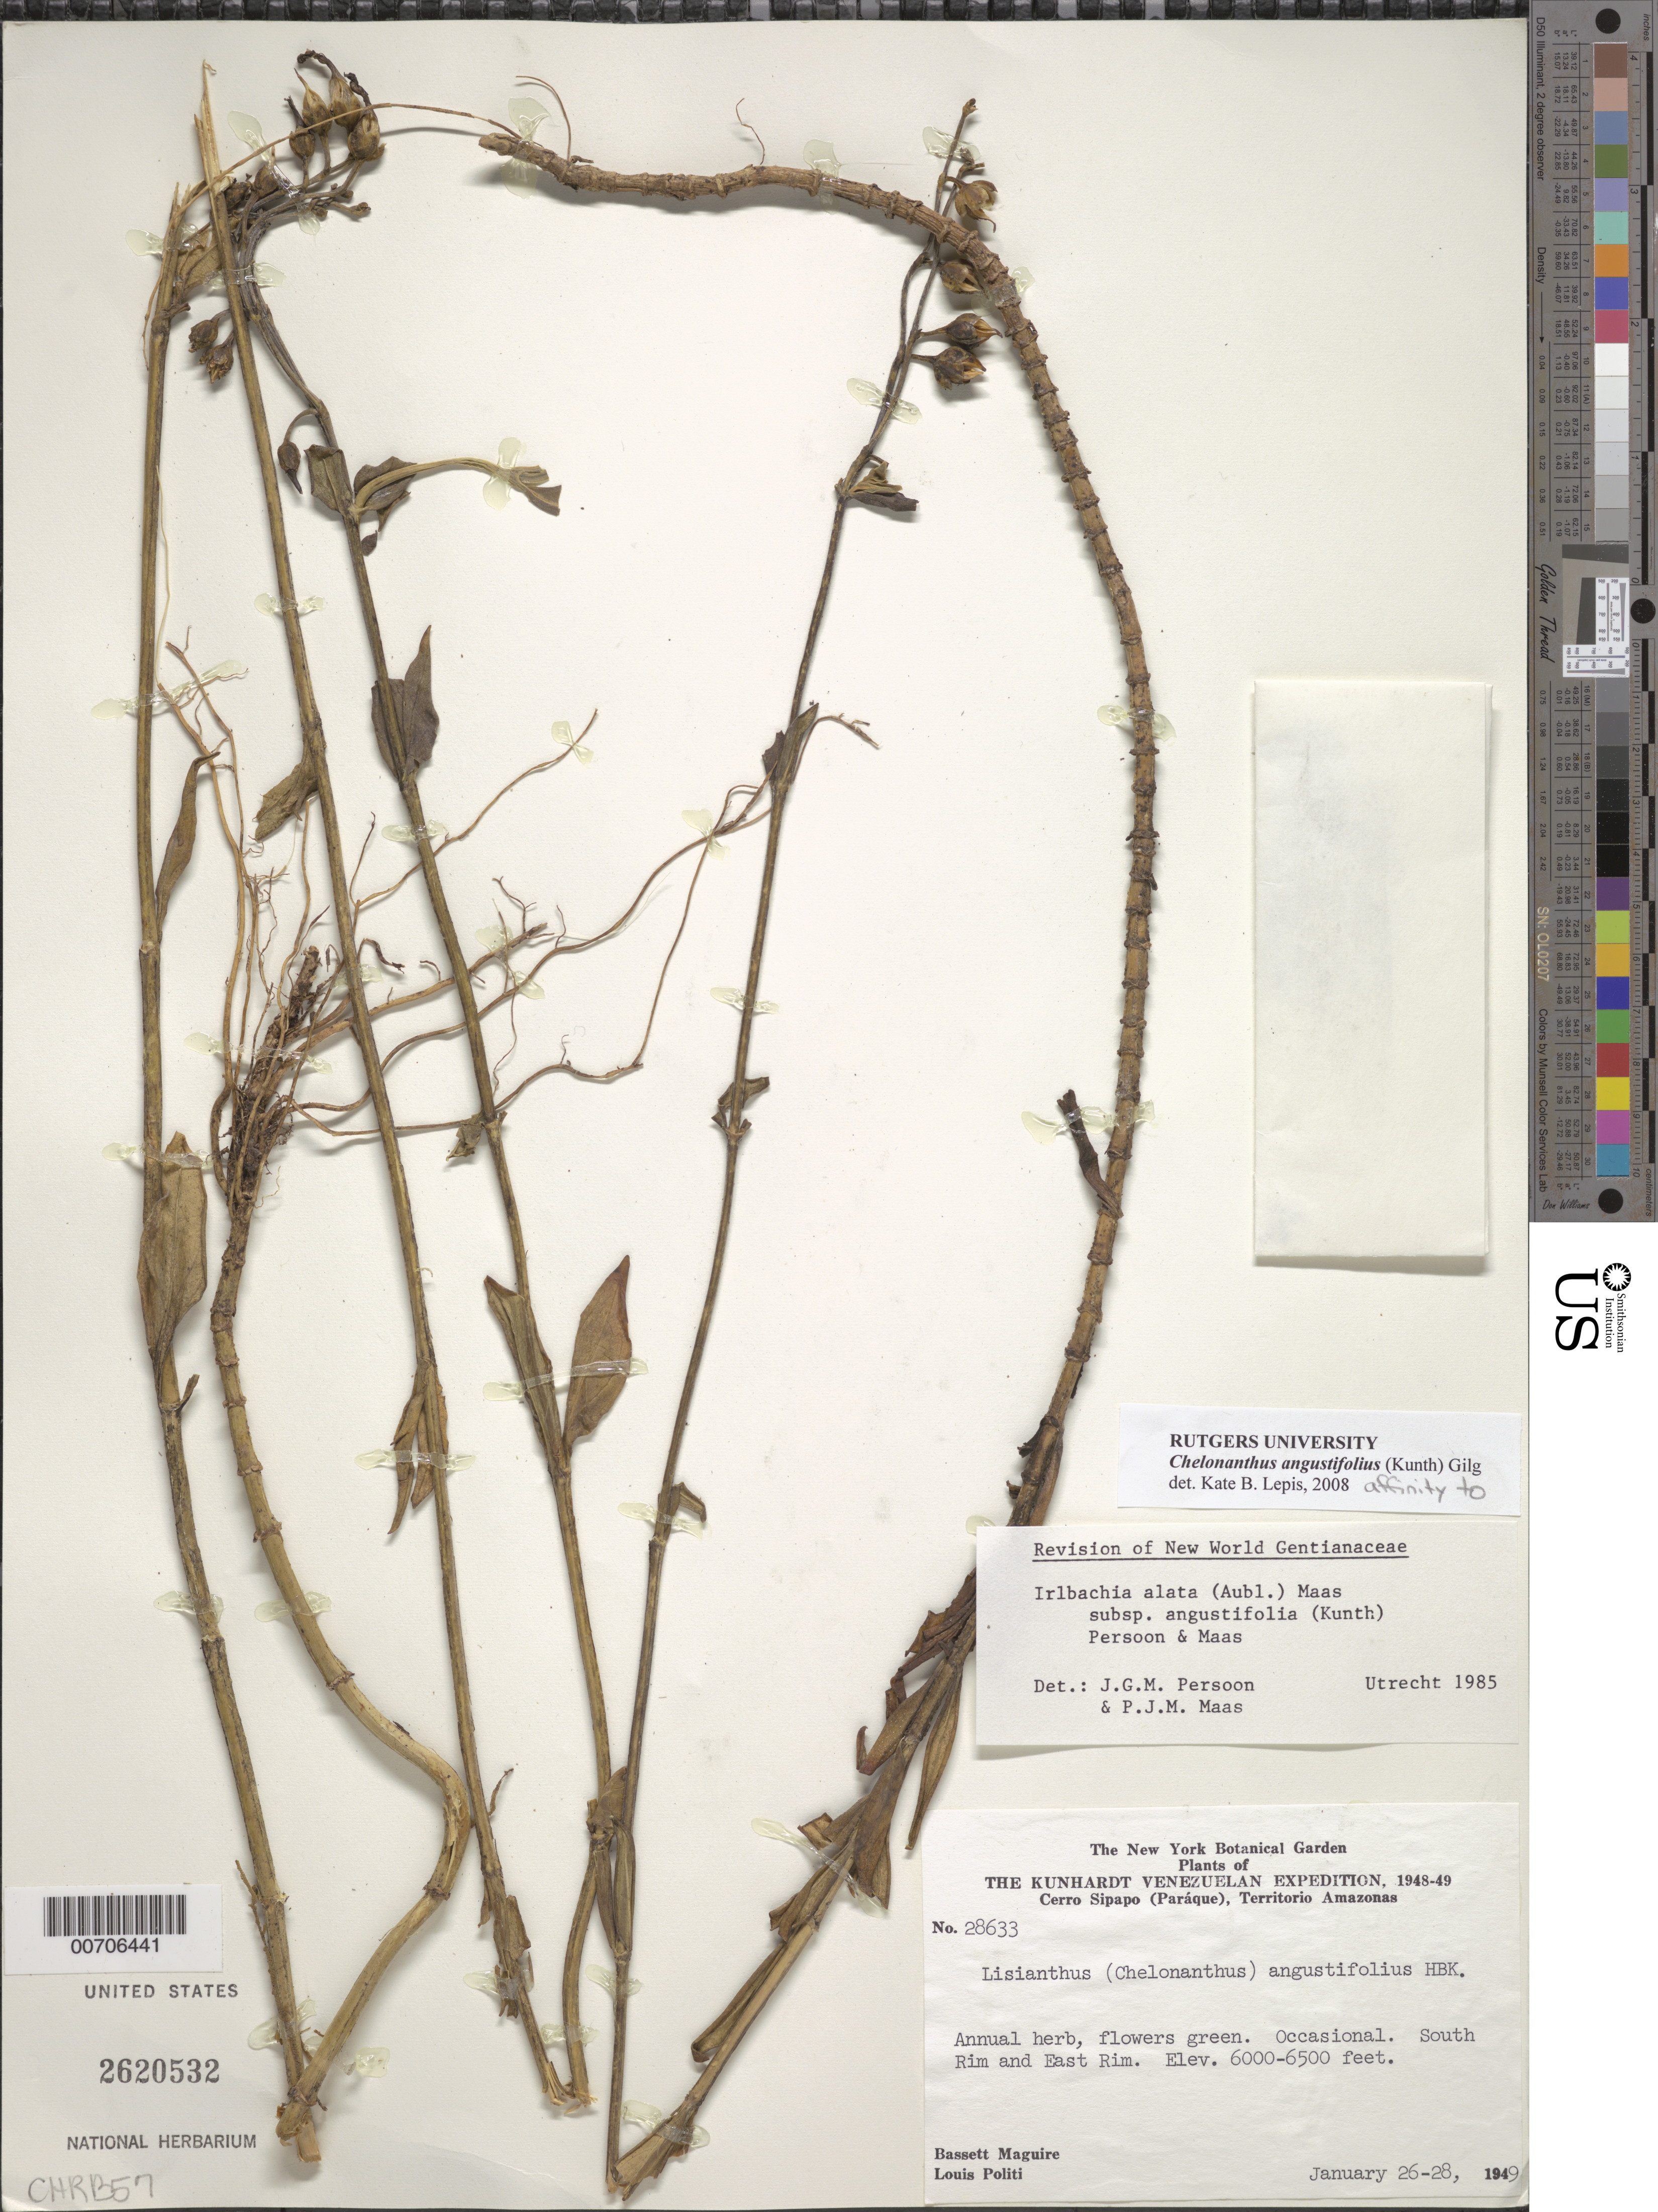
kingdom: Plantae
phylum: Tracheophyta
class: Magnoliopsida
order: Gentianales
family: Gentianaceae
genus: Chelonanthus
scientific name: Chelonanthus angustifolius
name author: (Kunth) Gilg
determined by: Lepis, Kate B.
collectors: B. Maguire & L. Politi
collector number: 28633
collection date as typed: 26-Jan-49 to 28-Jan-49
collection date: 1949-01-26/1949-01-28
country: Venezuela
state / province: Amazonas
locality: Cerro Sipapo (Paráque), South and East Rim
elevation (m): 1950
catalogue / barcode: US 2620532